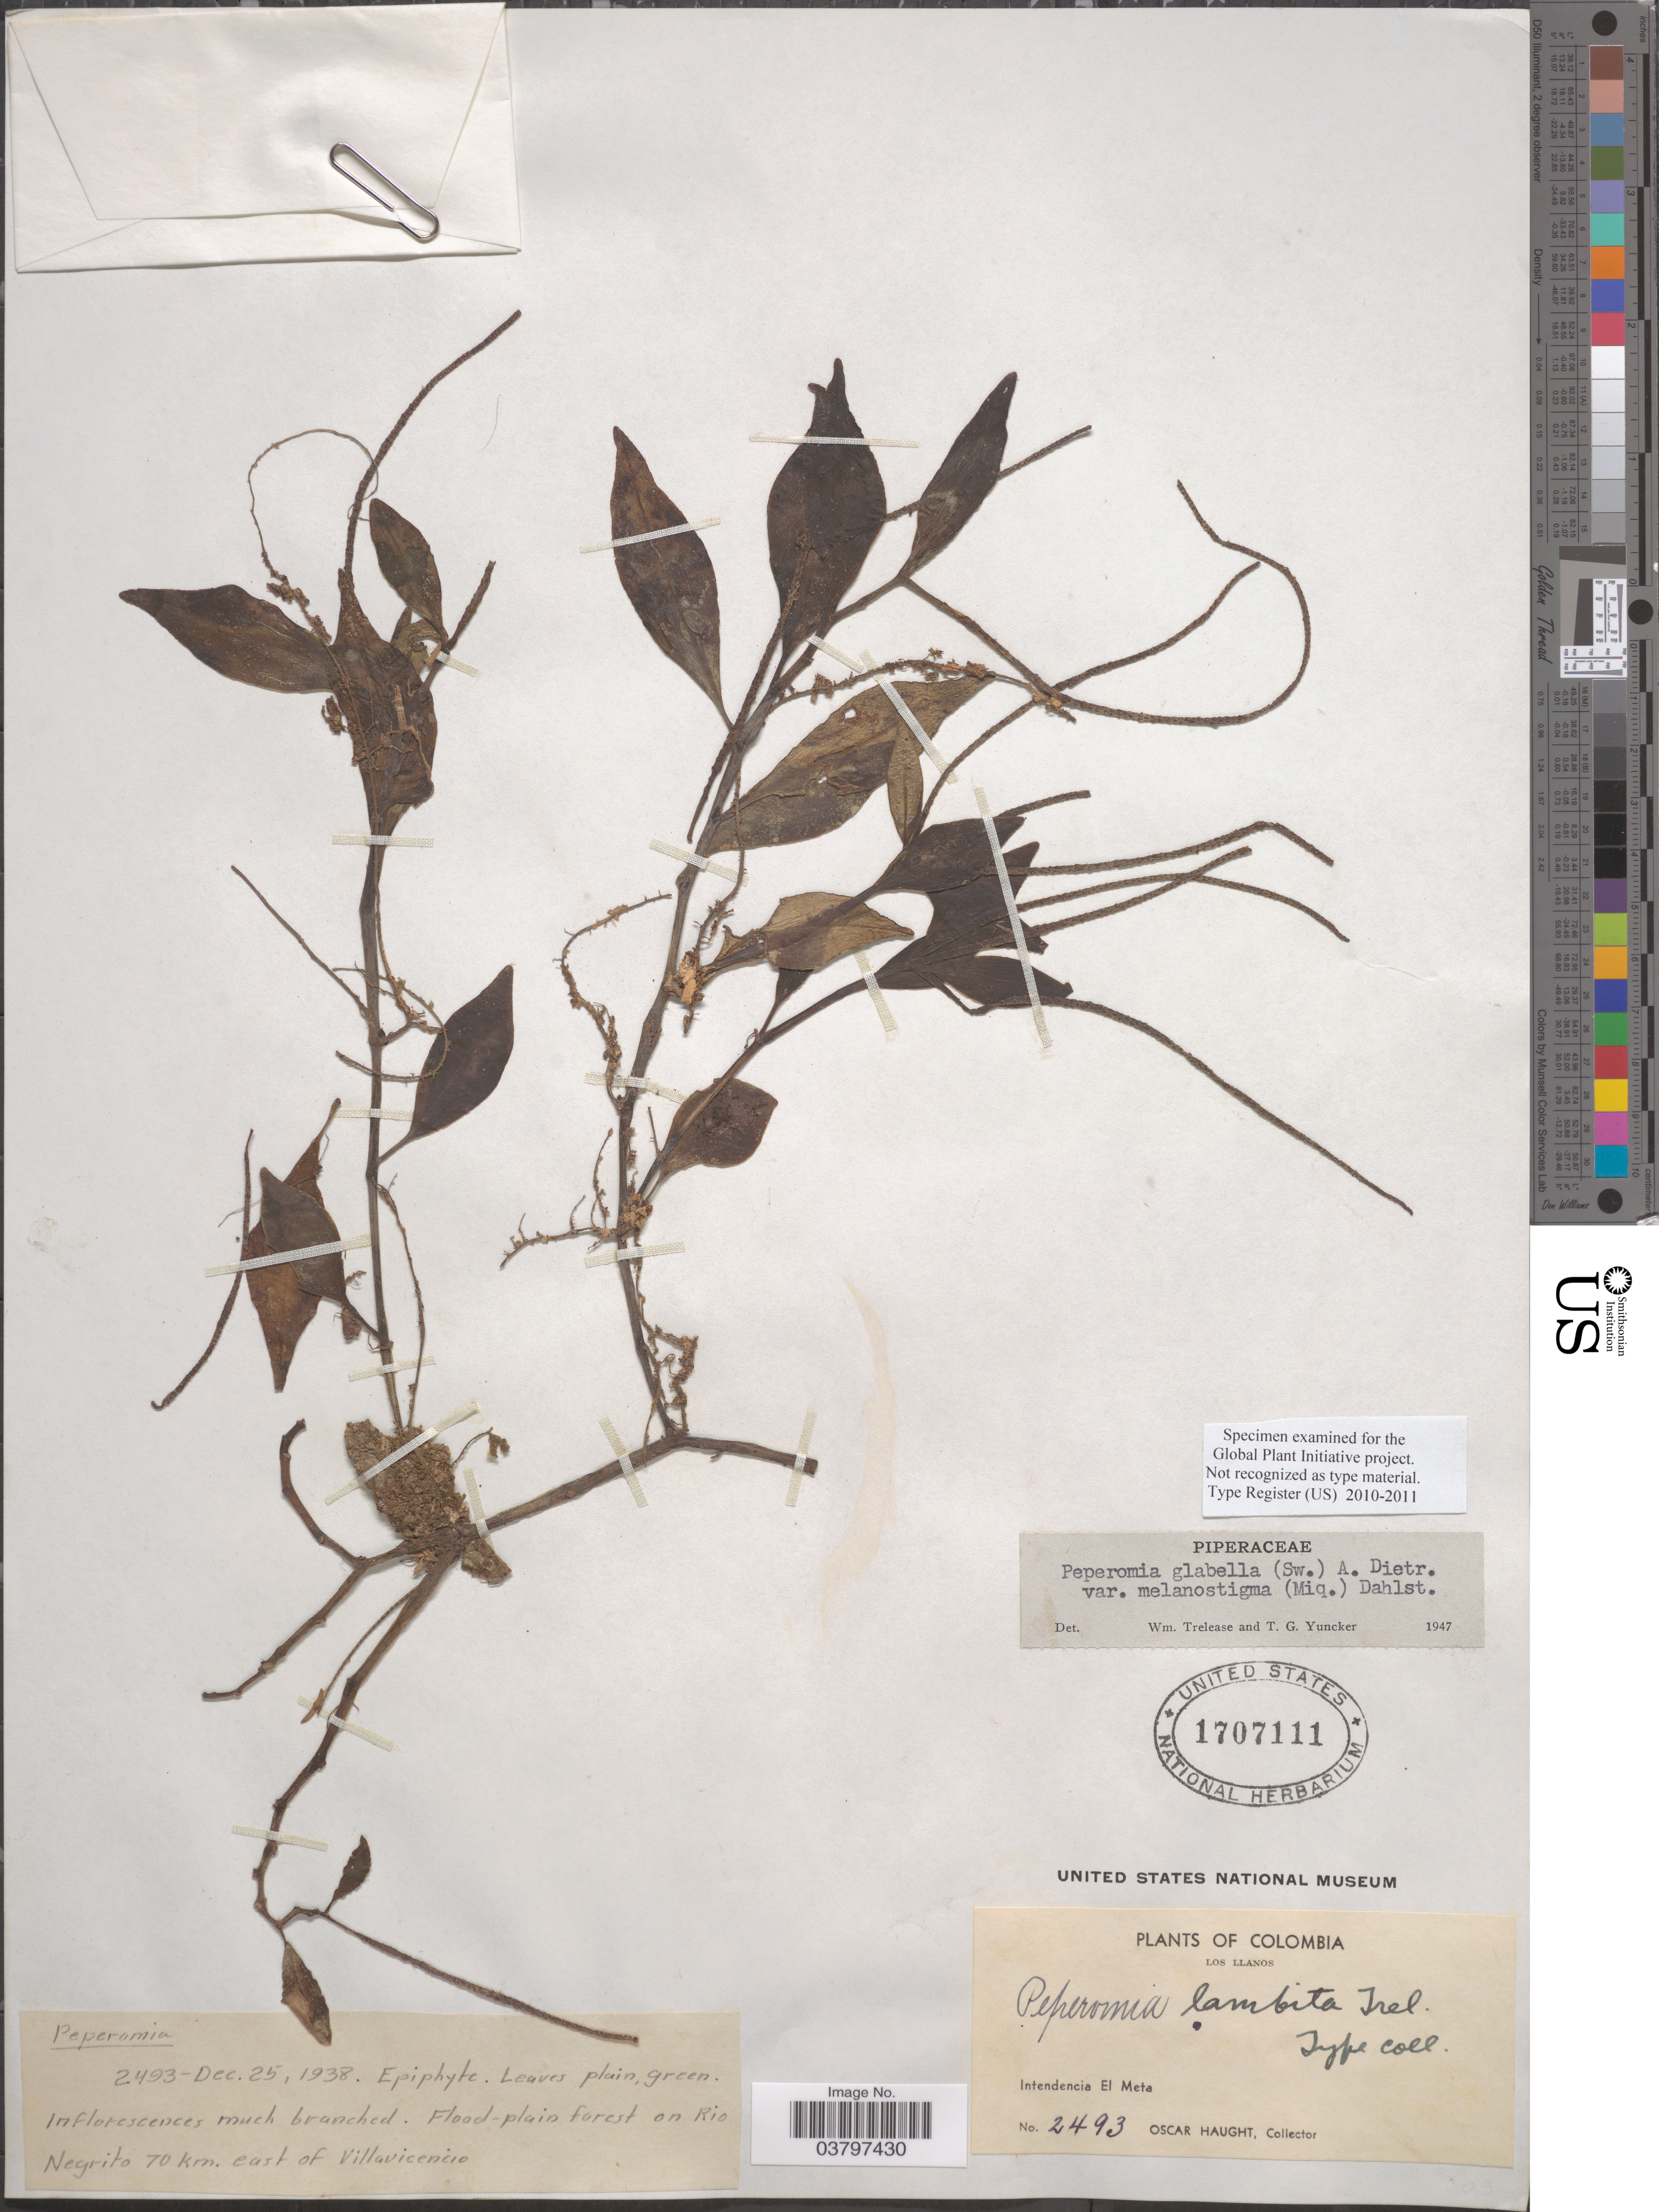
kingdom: Plantae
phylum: Tracheophyta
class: Magnoliopsida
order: Piperales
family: Piperaceae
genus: Peperomia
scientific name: Peperomia glabella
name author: (Sw.) A. Dietr.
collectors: O. Haught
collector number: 2493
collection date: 1938-12-25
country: Colombia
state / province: Meta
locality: On Rio Negrito 70 km. east of Villavicencio. Los Llanos. Intendencia El Meta.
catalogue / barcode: US 1707111